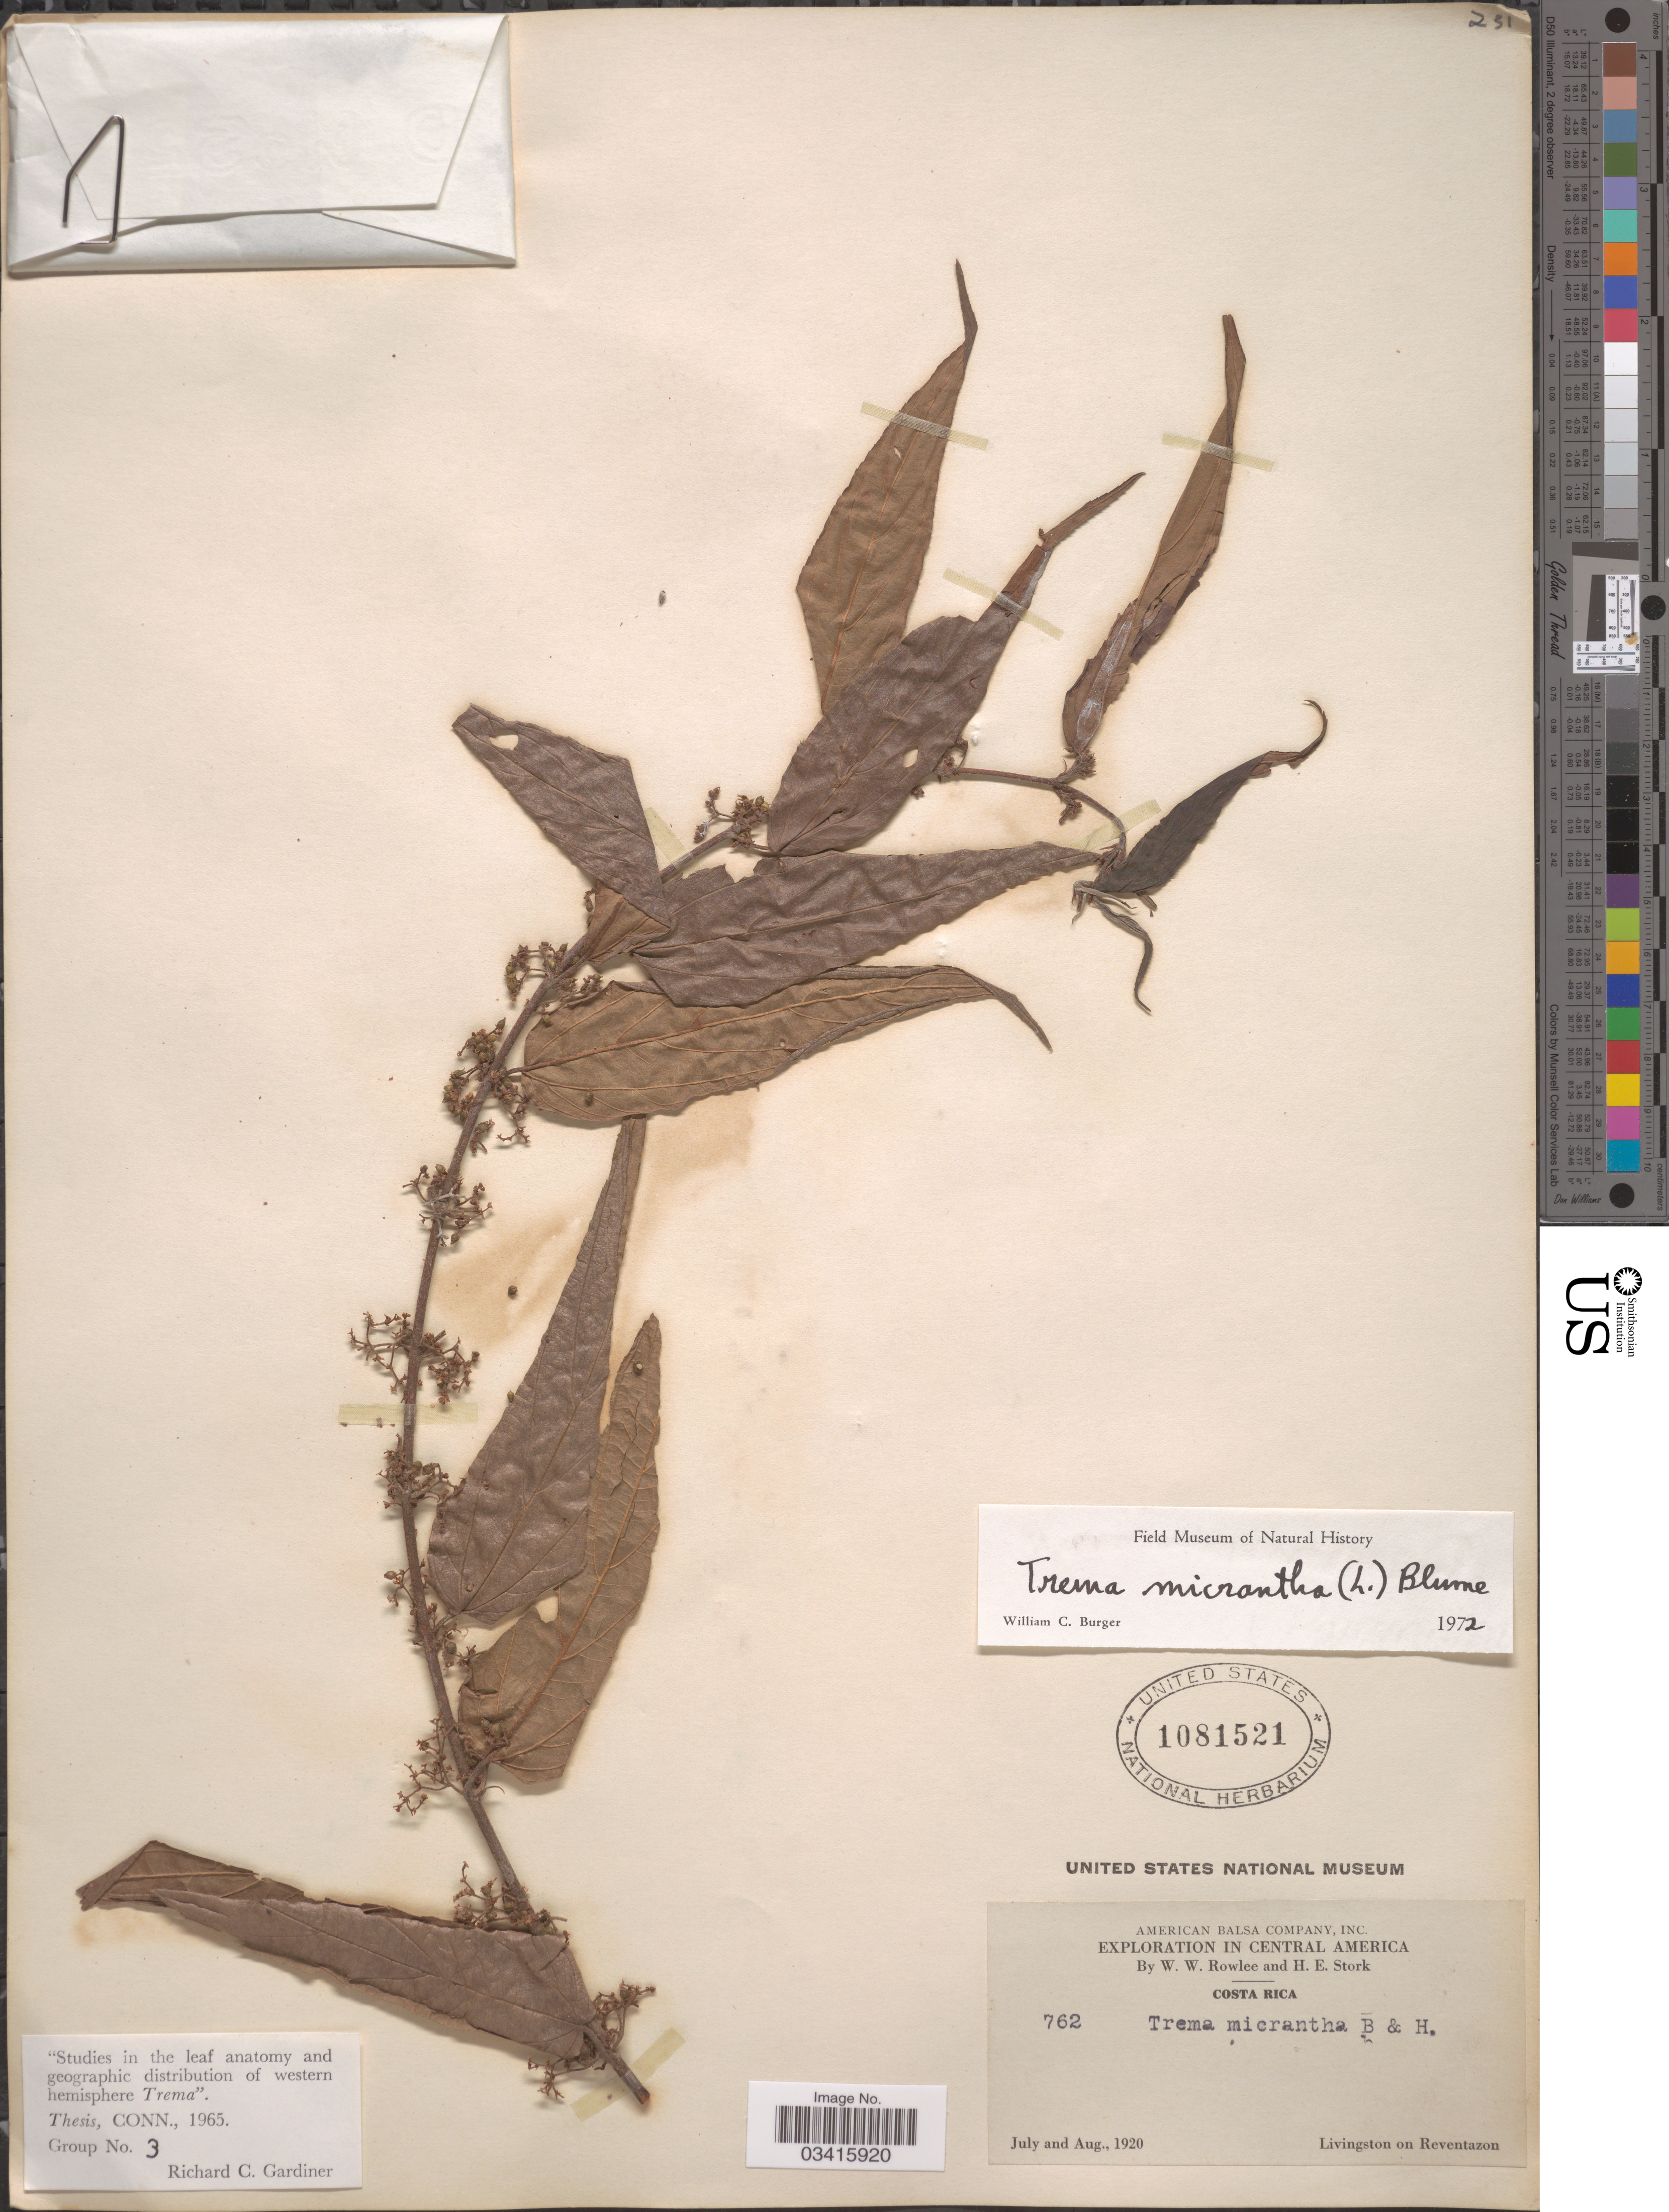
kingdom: Plantae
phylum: Tracheophyta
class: Magnoliopsida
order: Rosales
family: Cannabaceae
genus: Trema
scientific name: Trema micranthum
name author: (L.) Blume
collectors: W. W. Rowlee & H. E. Stork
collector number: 762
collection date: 1920-07/1920-08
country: Costa Rica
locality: Livingston on Reventazon.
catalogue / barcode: US 1081521